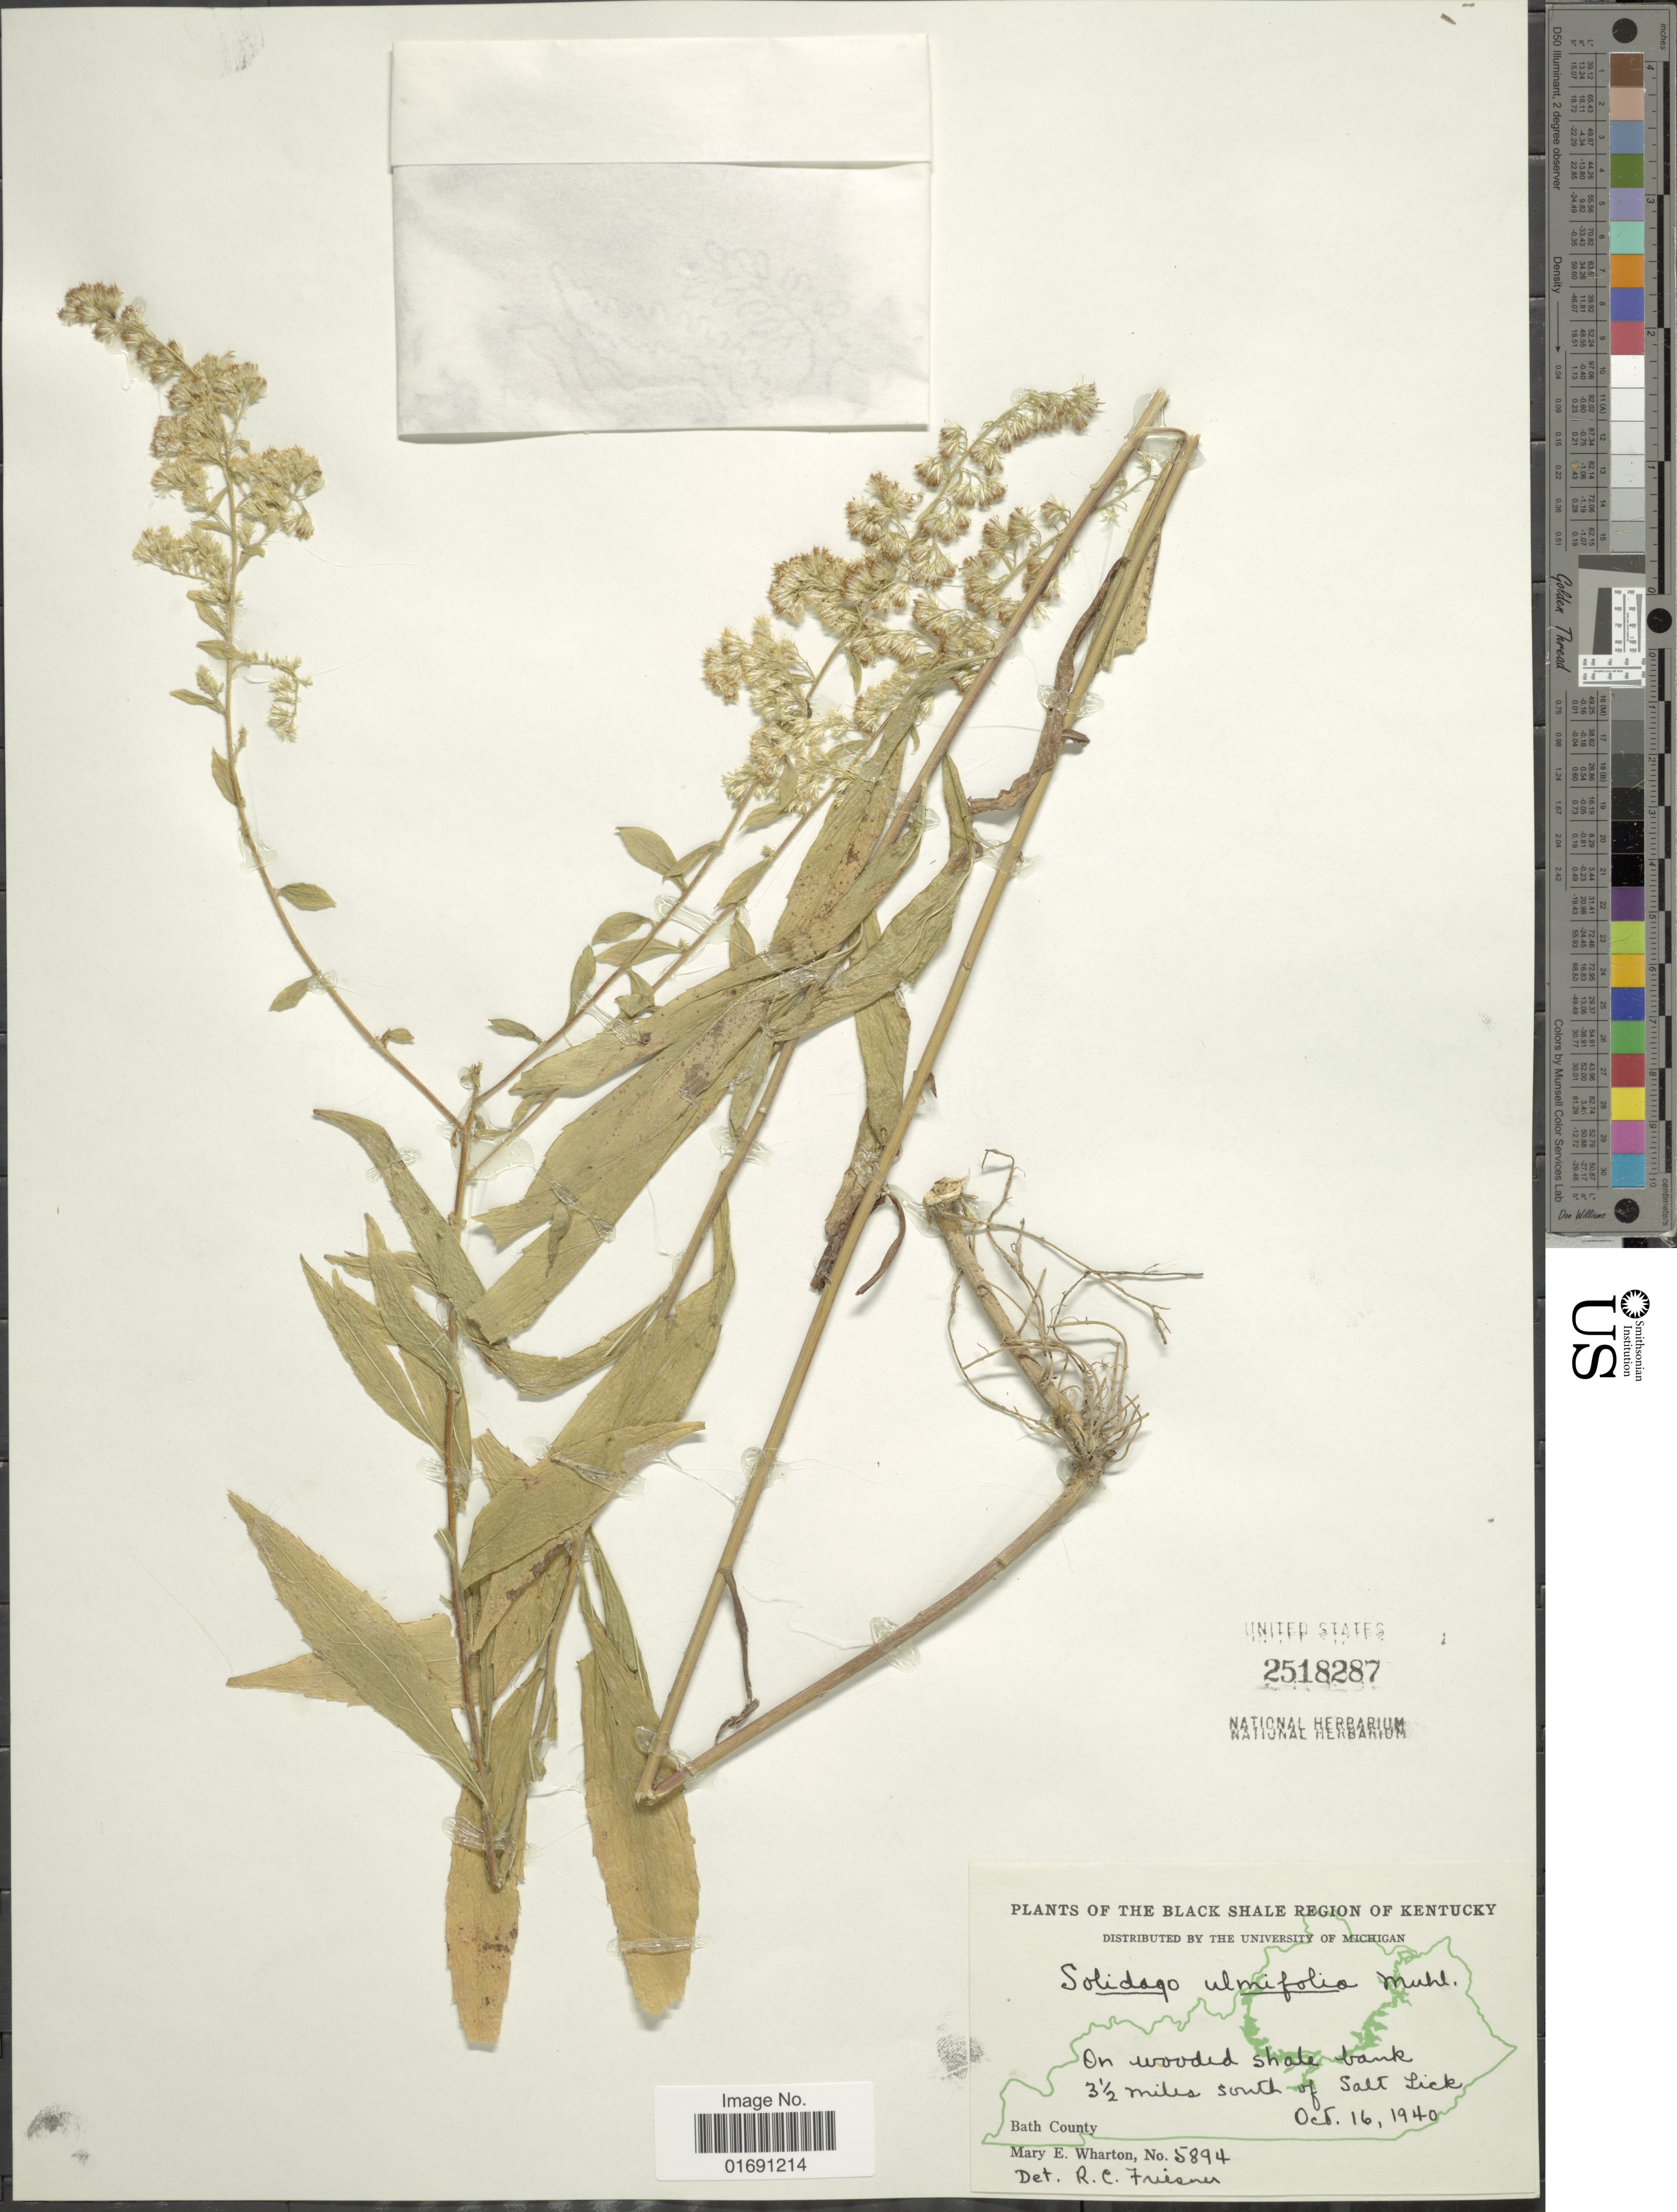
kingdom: Plantae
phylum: Tracheophyta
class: Magnoliopsida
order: Asterales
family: Asteraceae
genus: Solidago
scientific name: Solidago ulmifolia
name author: Muhl. ex Willd.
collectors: M. Wharton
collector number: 5894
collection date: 1940-10-16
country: United States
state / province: Kentucky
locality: The Black Shale Region of Kentucky, On wooded shale bank 3½ miles south of Salt Lick, Bath County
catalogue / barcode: US 2518287